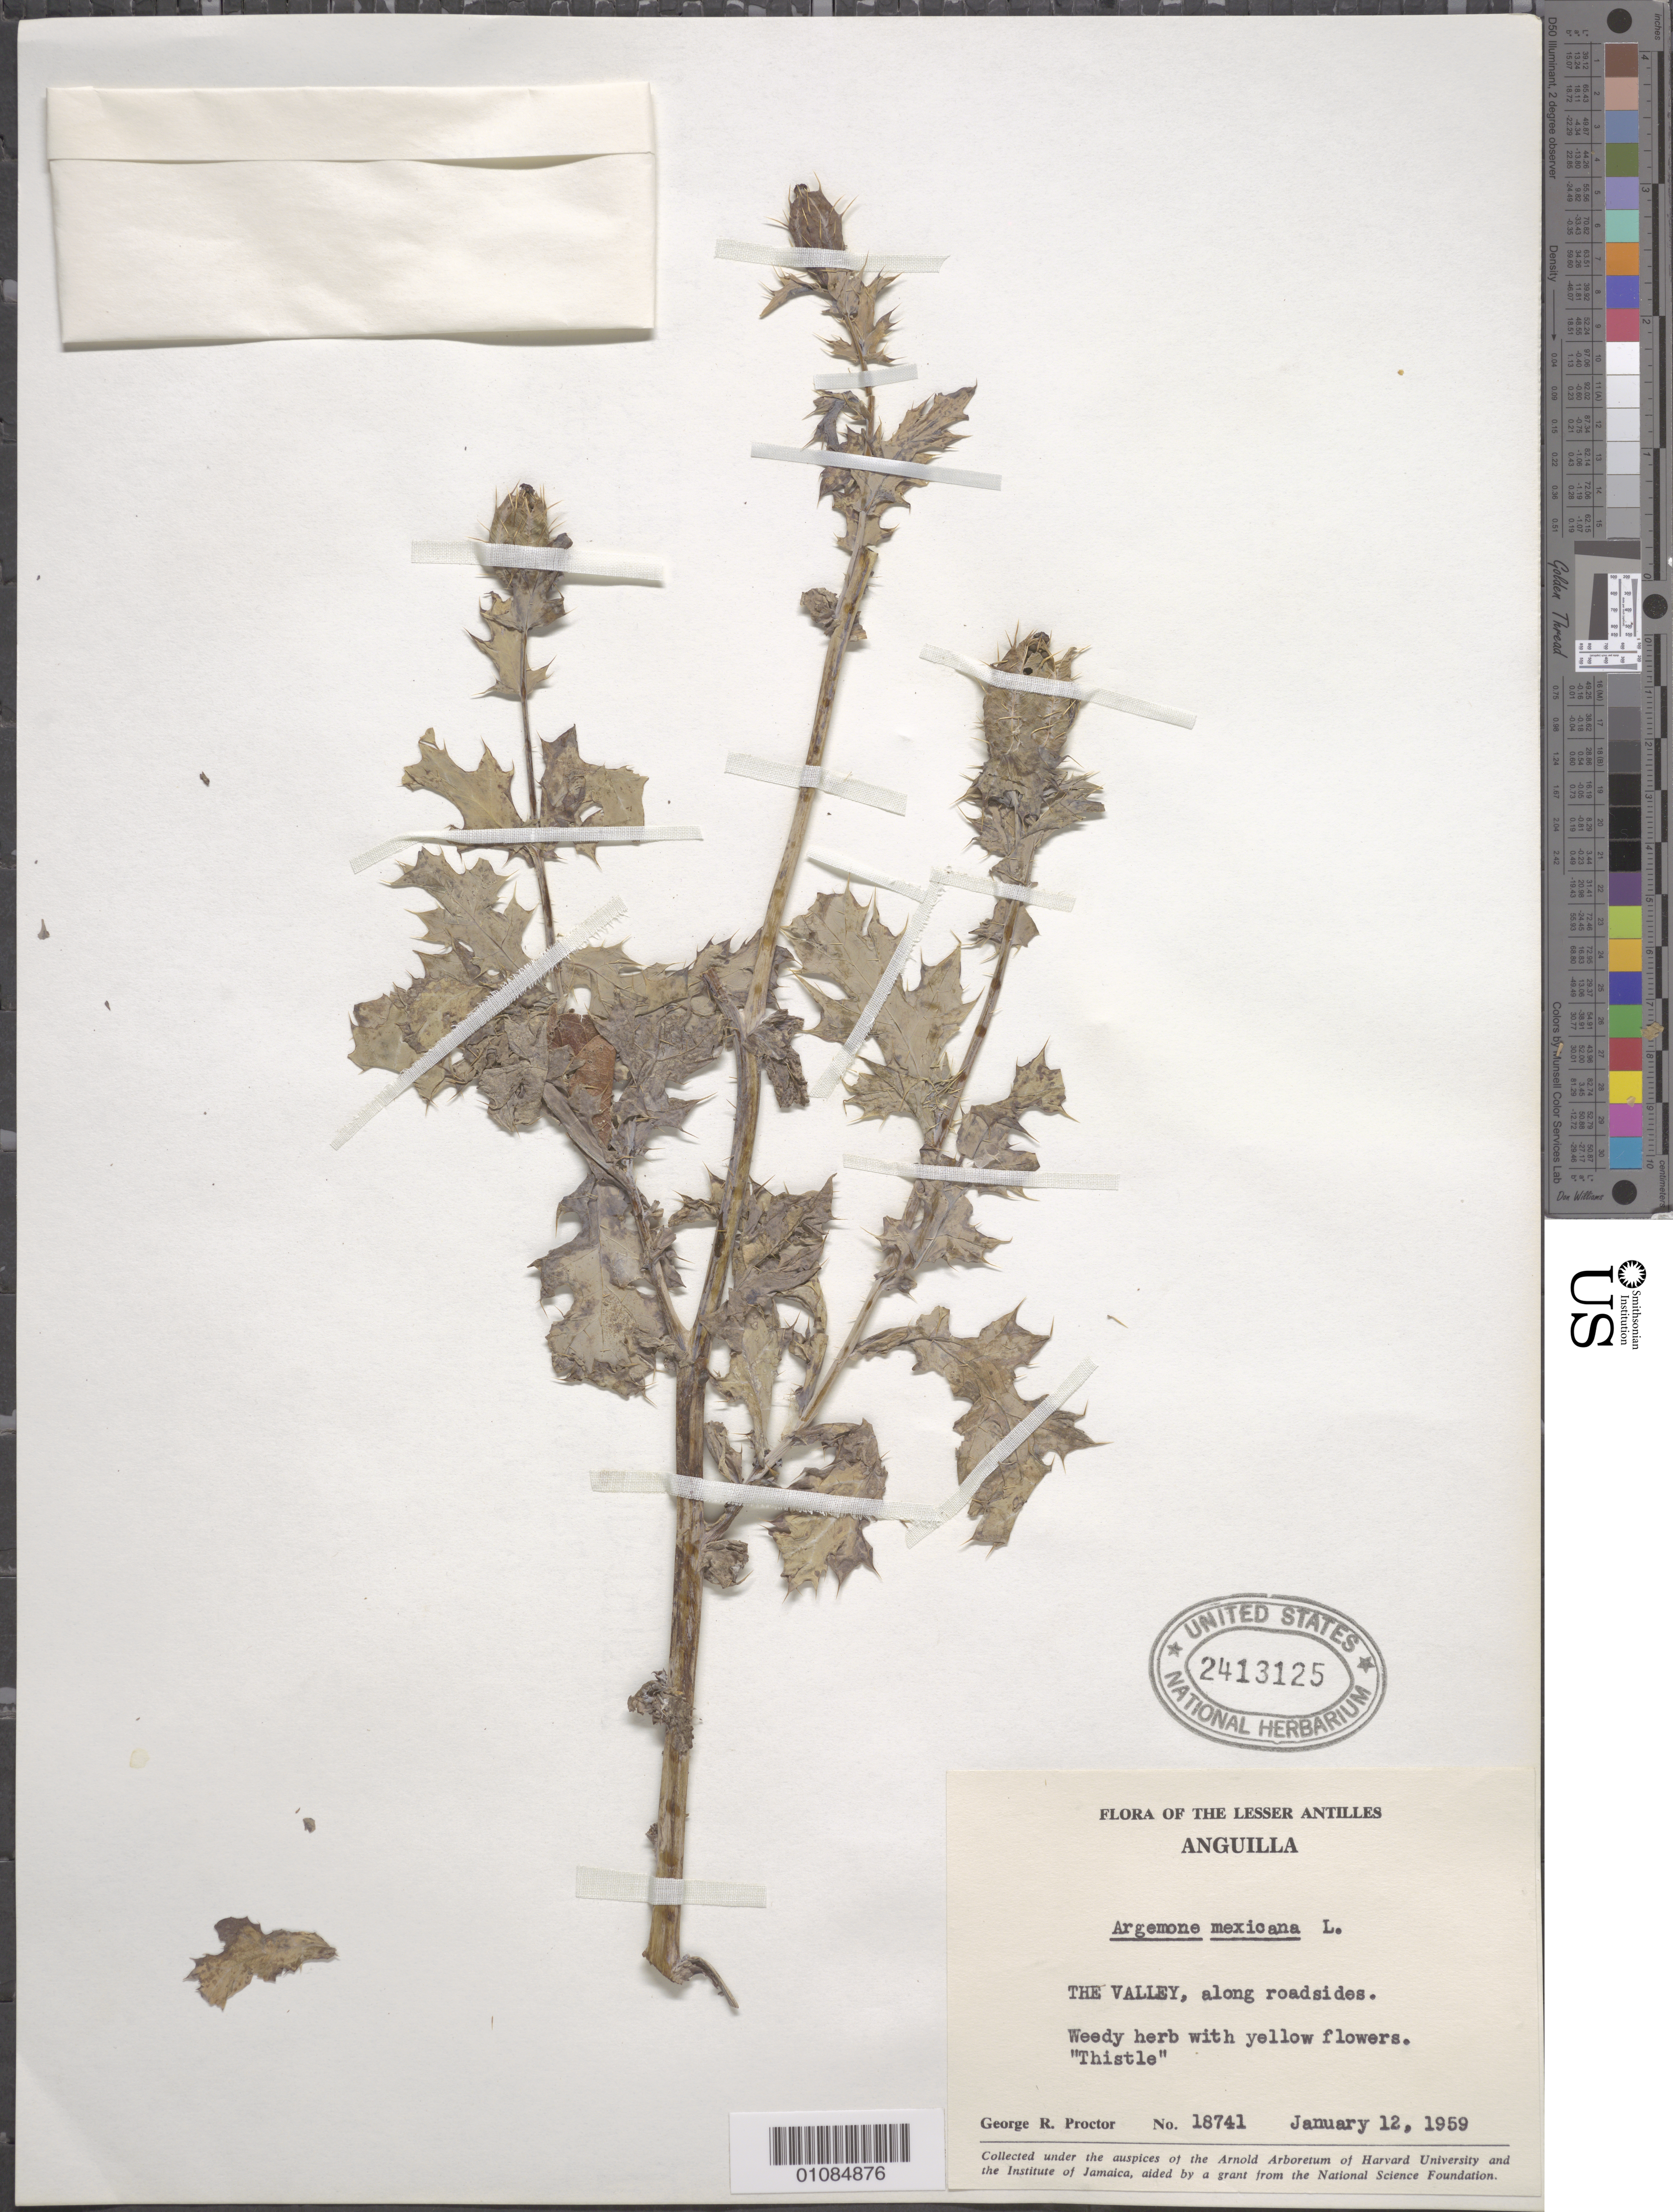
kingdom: Plantae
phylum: Tracheophyta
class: Magnoliopsida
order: Ranunculales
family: Papaveraceae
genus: Argemone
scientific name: Argemone mexicana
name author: L.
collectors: G. R. Proctor & W. Barrow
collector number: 18741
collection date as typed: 12 Jan 1959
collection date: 1959-01-12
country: Anguilla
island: Anguilla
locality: The Valley, along roadsides.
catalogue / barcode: US 2413125